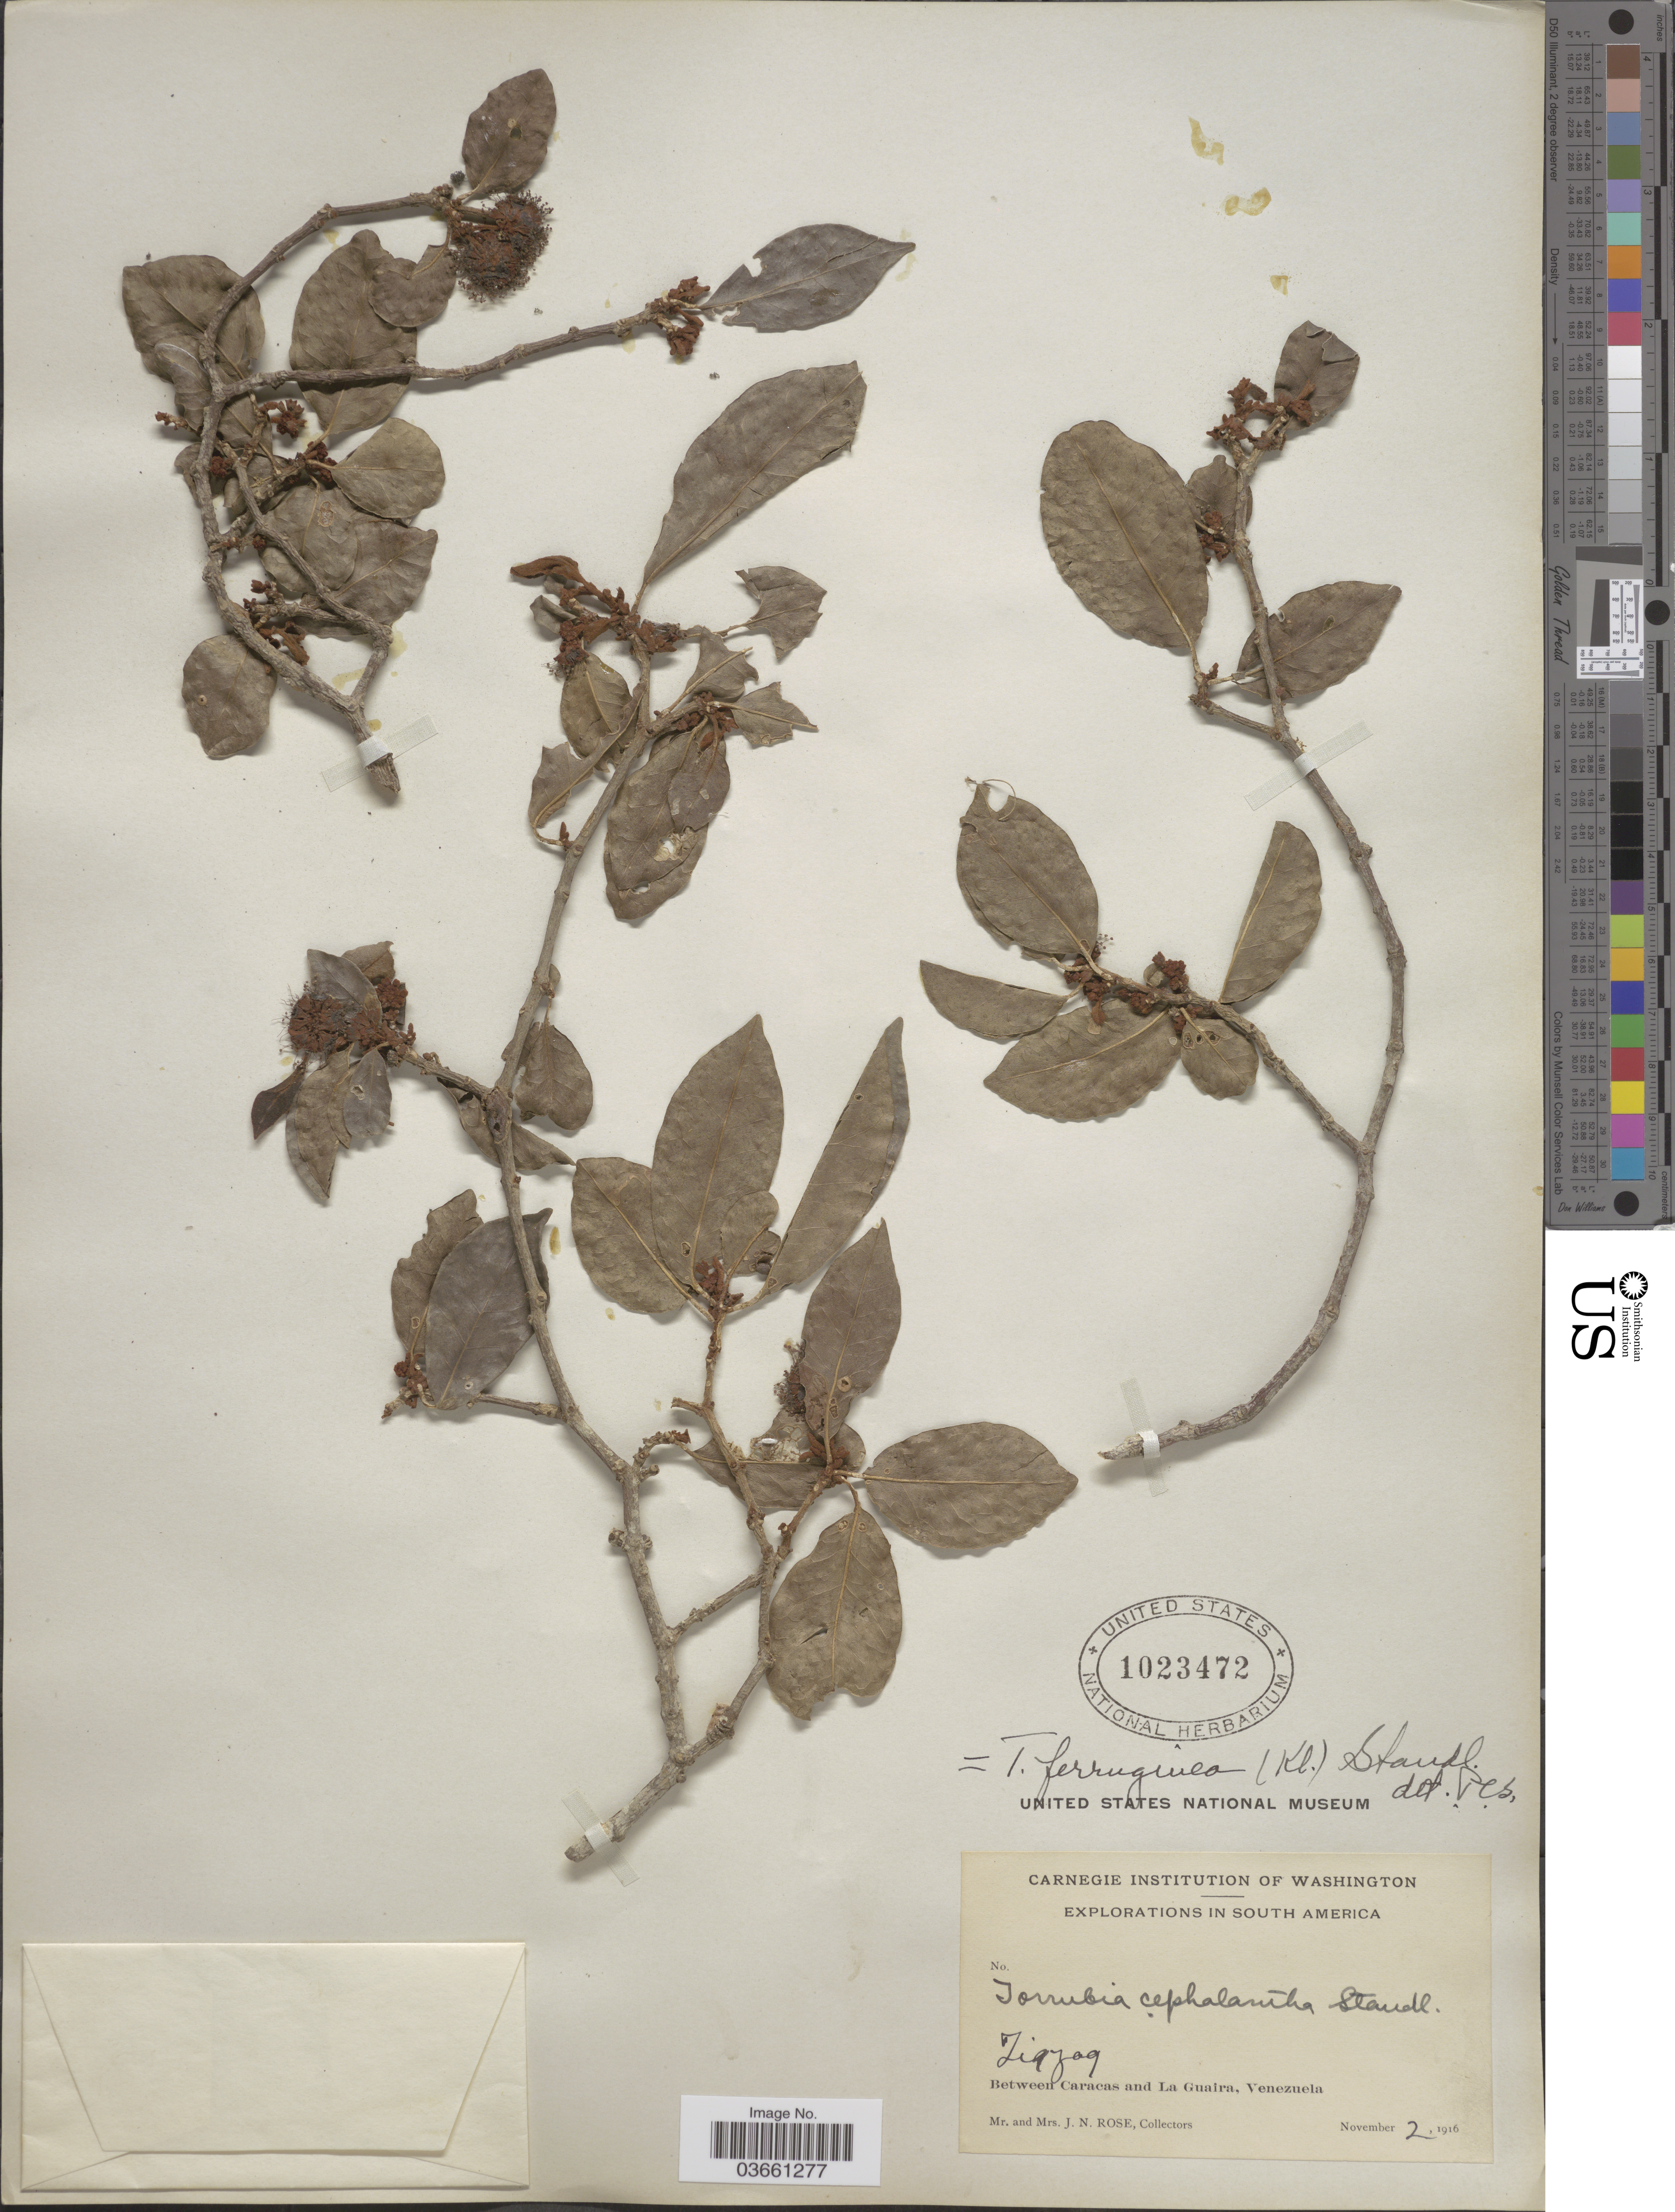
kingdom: Plantae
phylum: Tracheophyta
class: Magnoliopsida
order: Caryophyllales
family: Nyctaginaceae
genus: Guapira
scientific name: Guapira ferruginea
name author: (Klotzsch ex Choisy) Lundell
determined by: Strong, Mark T., (BOT), Smithsonian Institution - National Museum of Natural History (UNITED STATES)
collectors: J. N. Rose & L. B. Rose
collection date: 1916-11-02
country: Venezuela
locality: Between Caracas and La Guaira.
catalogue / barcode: US 1023472